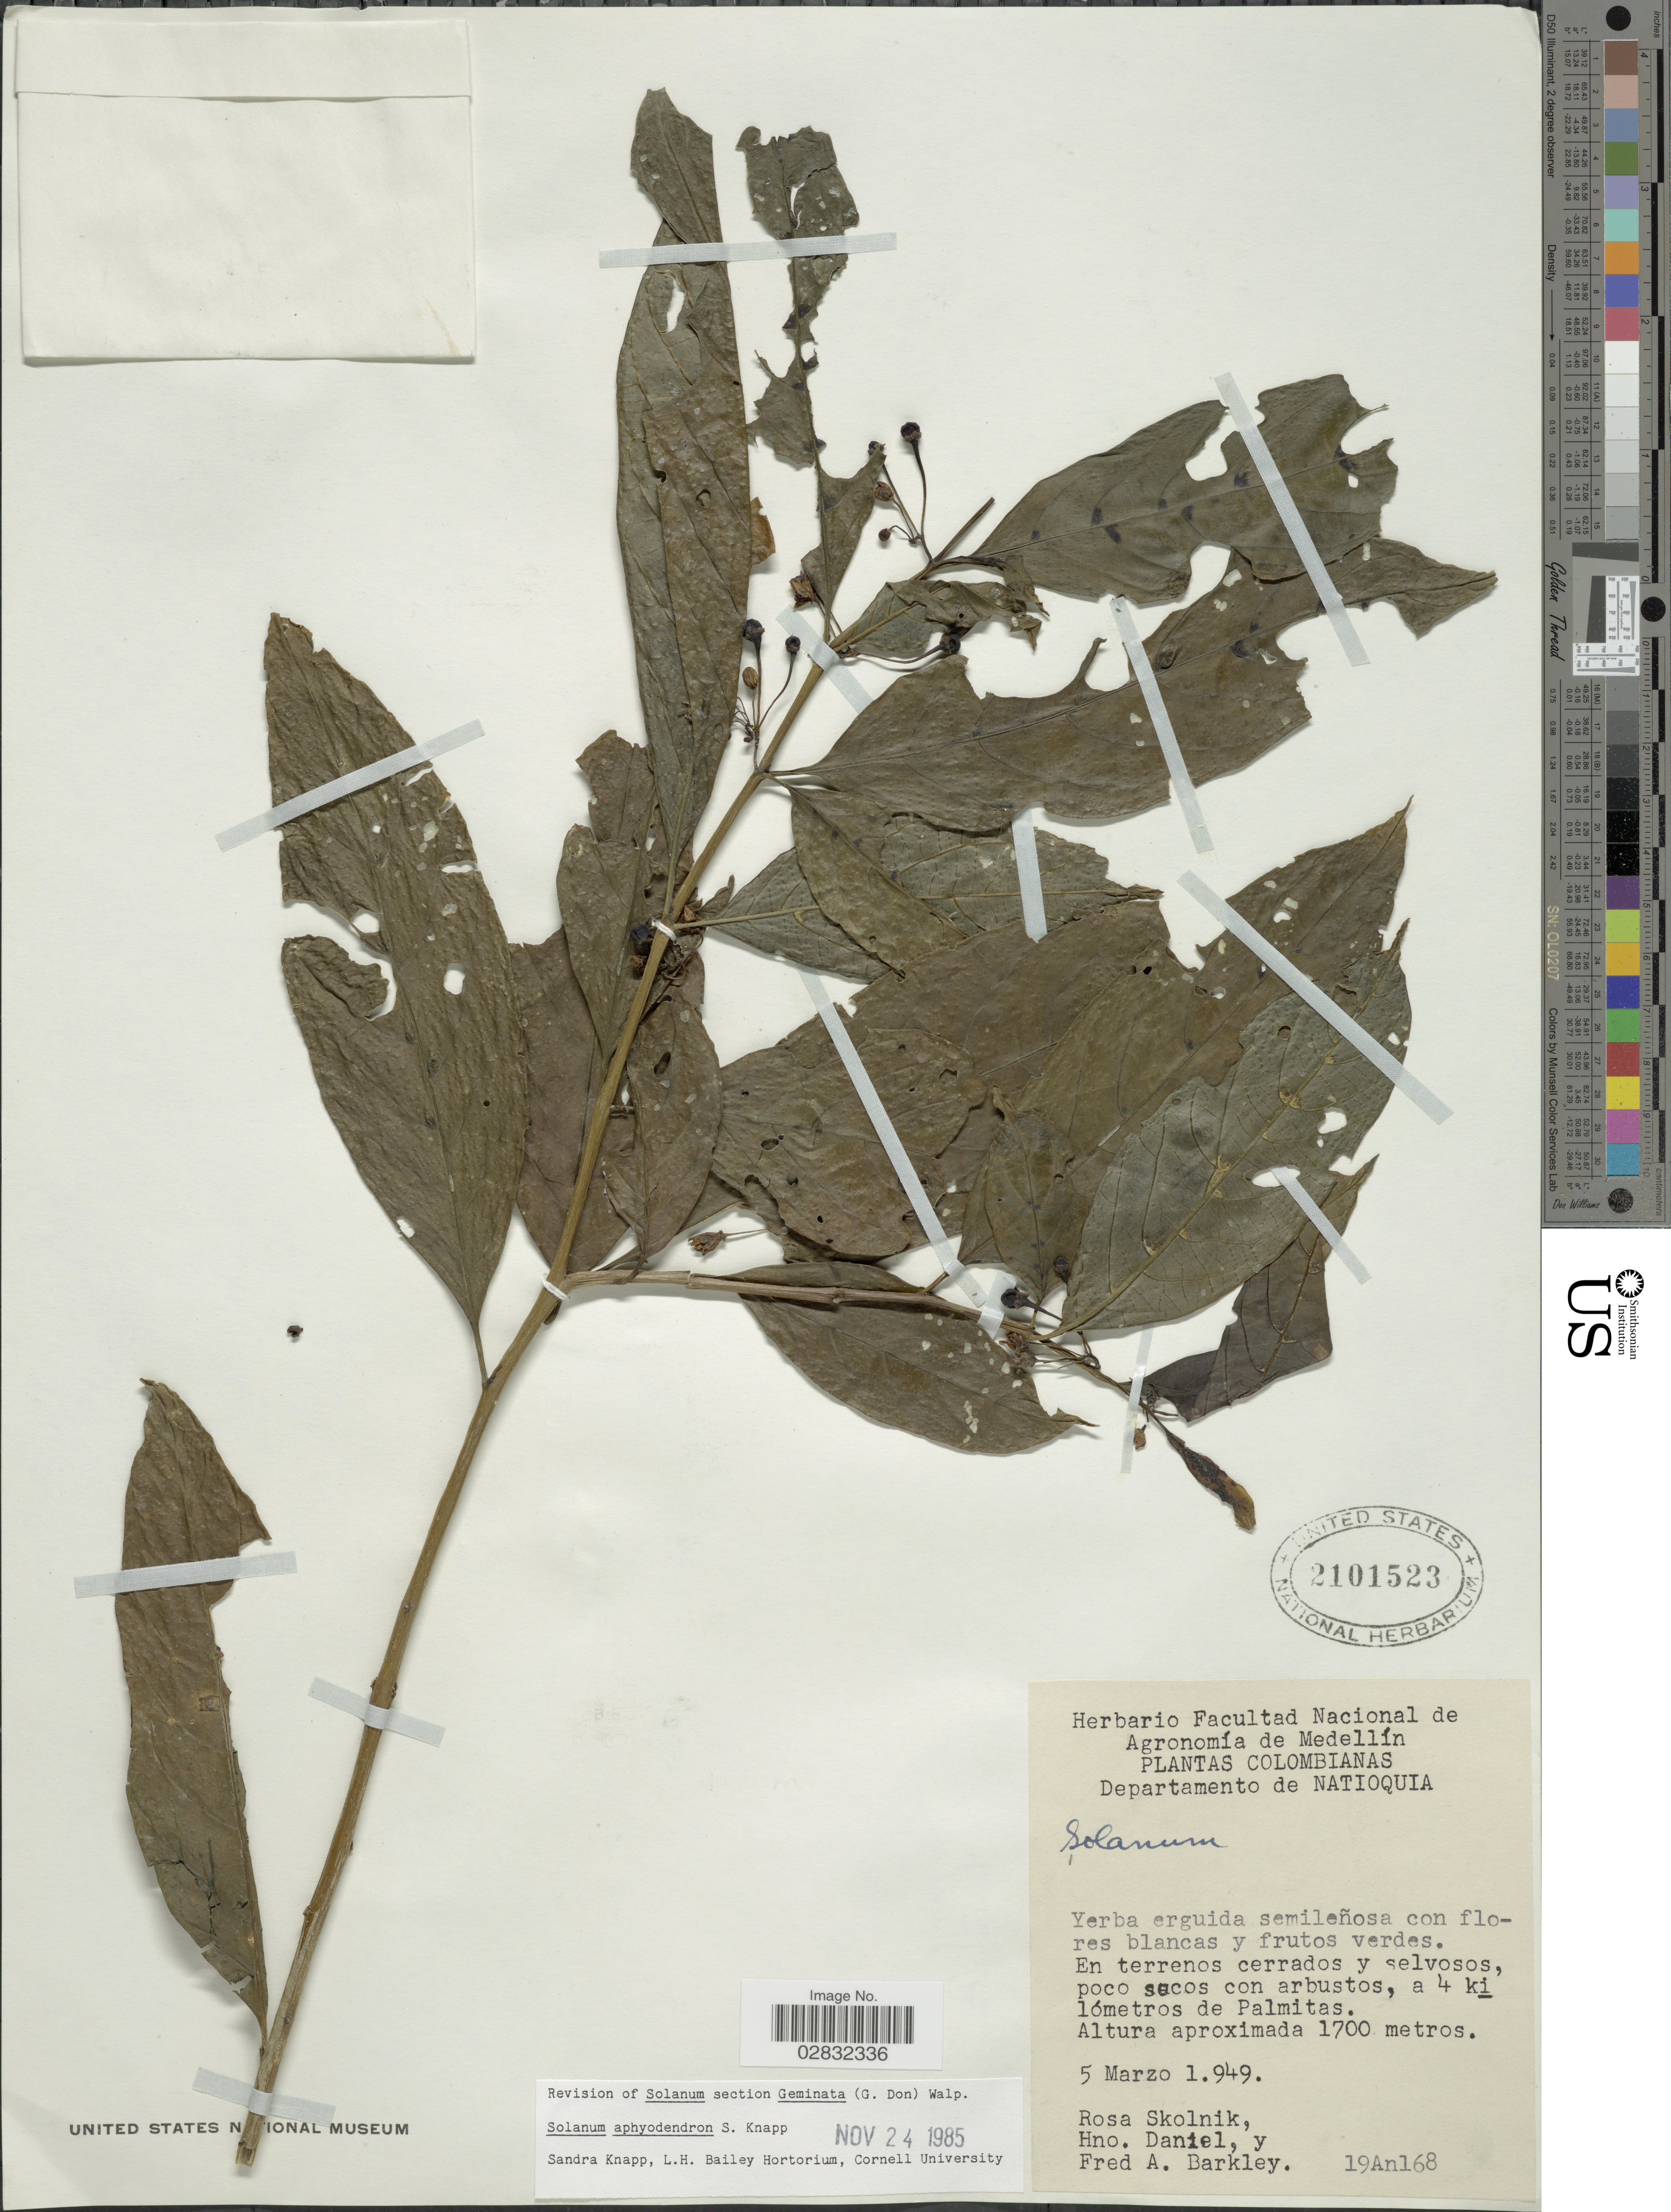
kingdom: Plantae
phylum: Tracheophyta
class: Magnoliopsida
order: Solanales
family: Solanaceae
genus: Solanum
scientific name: Solanum aphyodendron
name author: S. Knapp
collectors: R. Skolnik, Bro. Daniel & F. A. Barkley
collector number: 19An168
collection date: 1949-03-05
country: Colombia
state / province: Antioquia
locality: Departamento de Natioquia, a 4 kilómetros de Palmitas.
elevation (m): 1700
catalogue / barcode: US 2101523